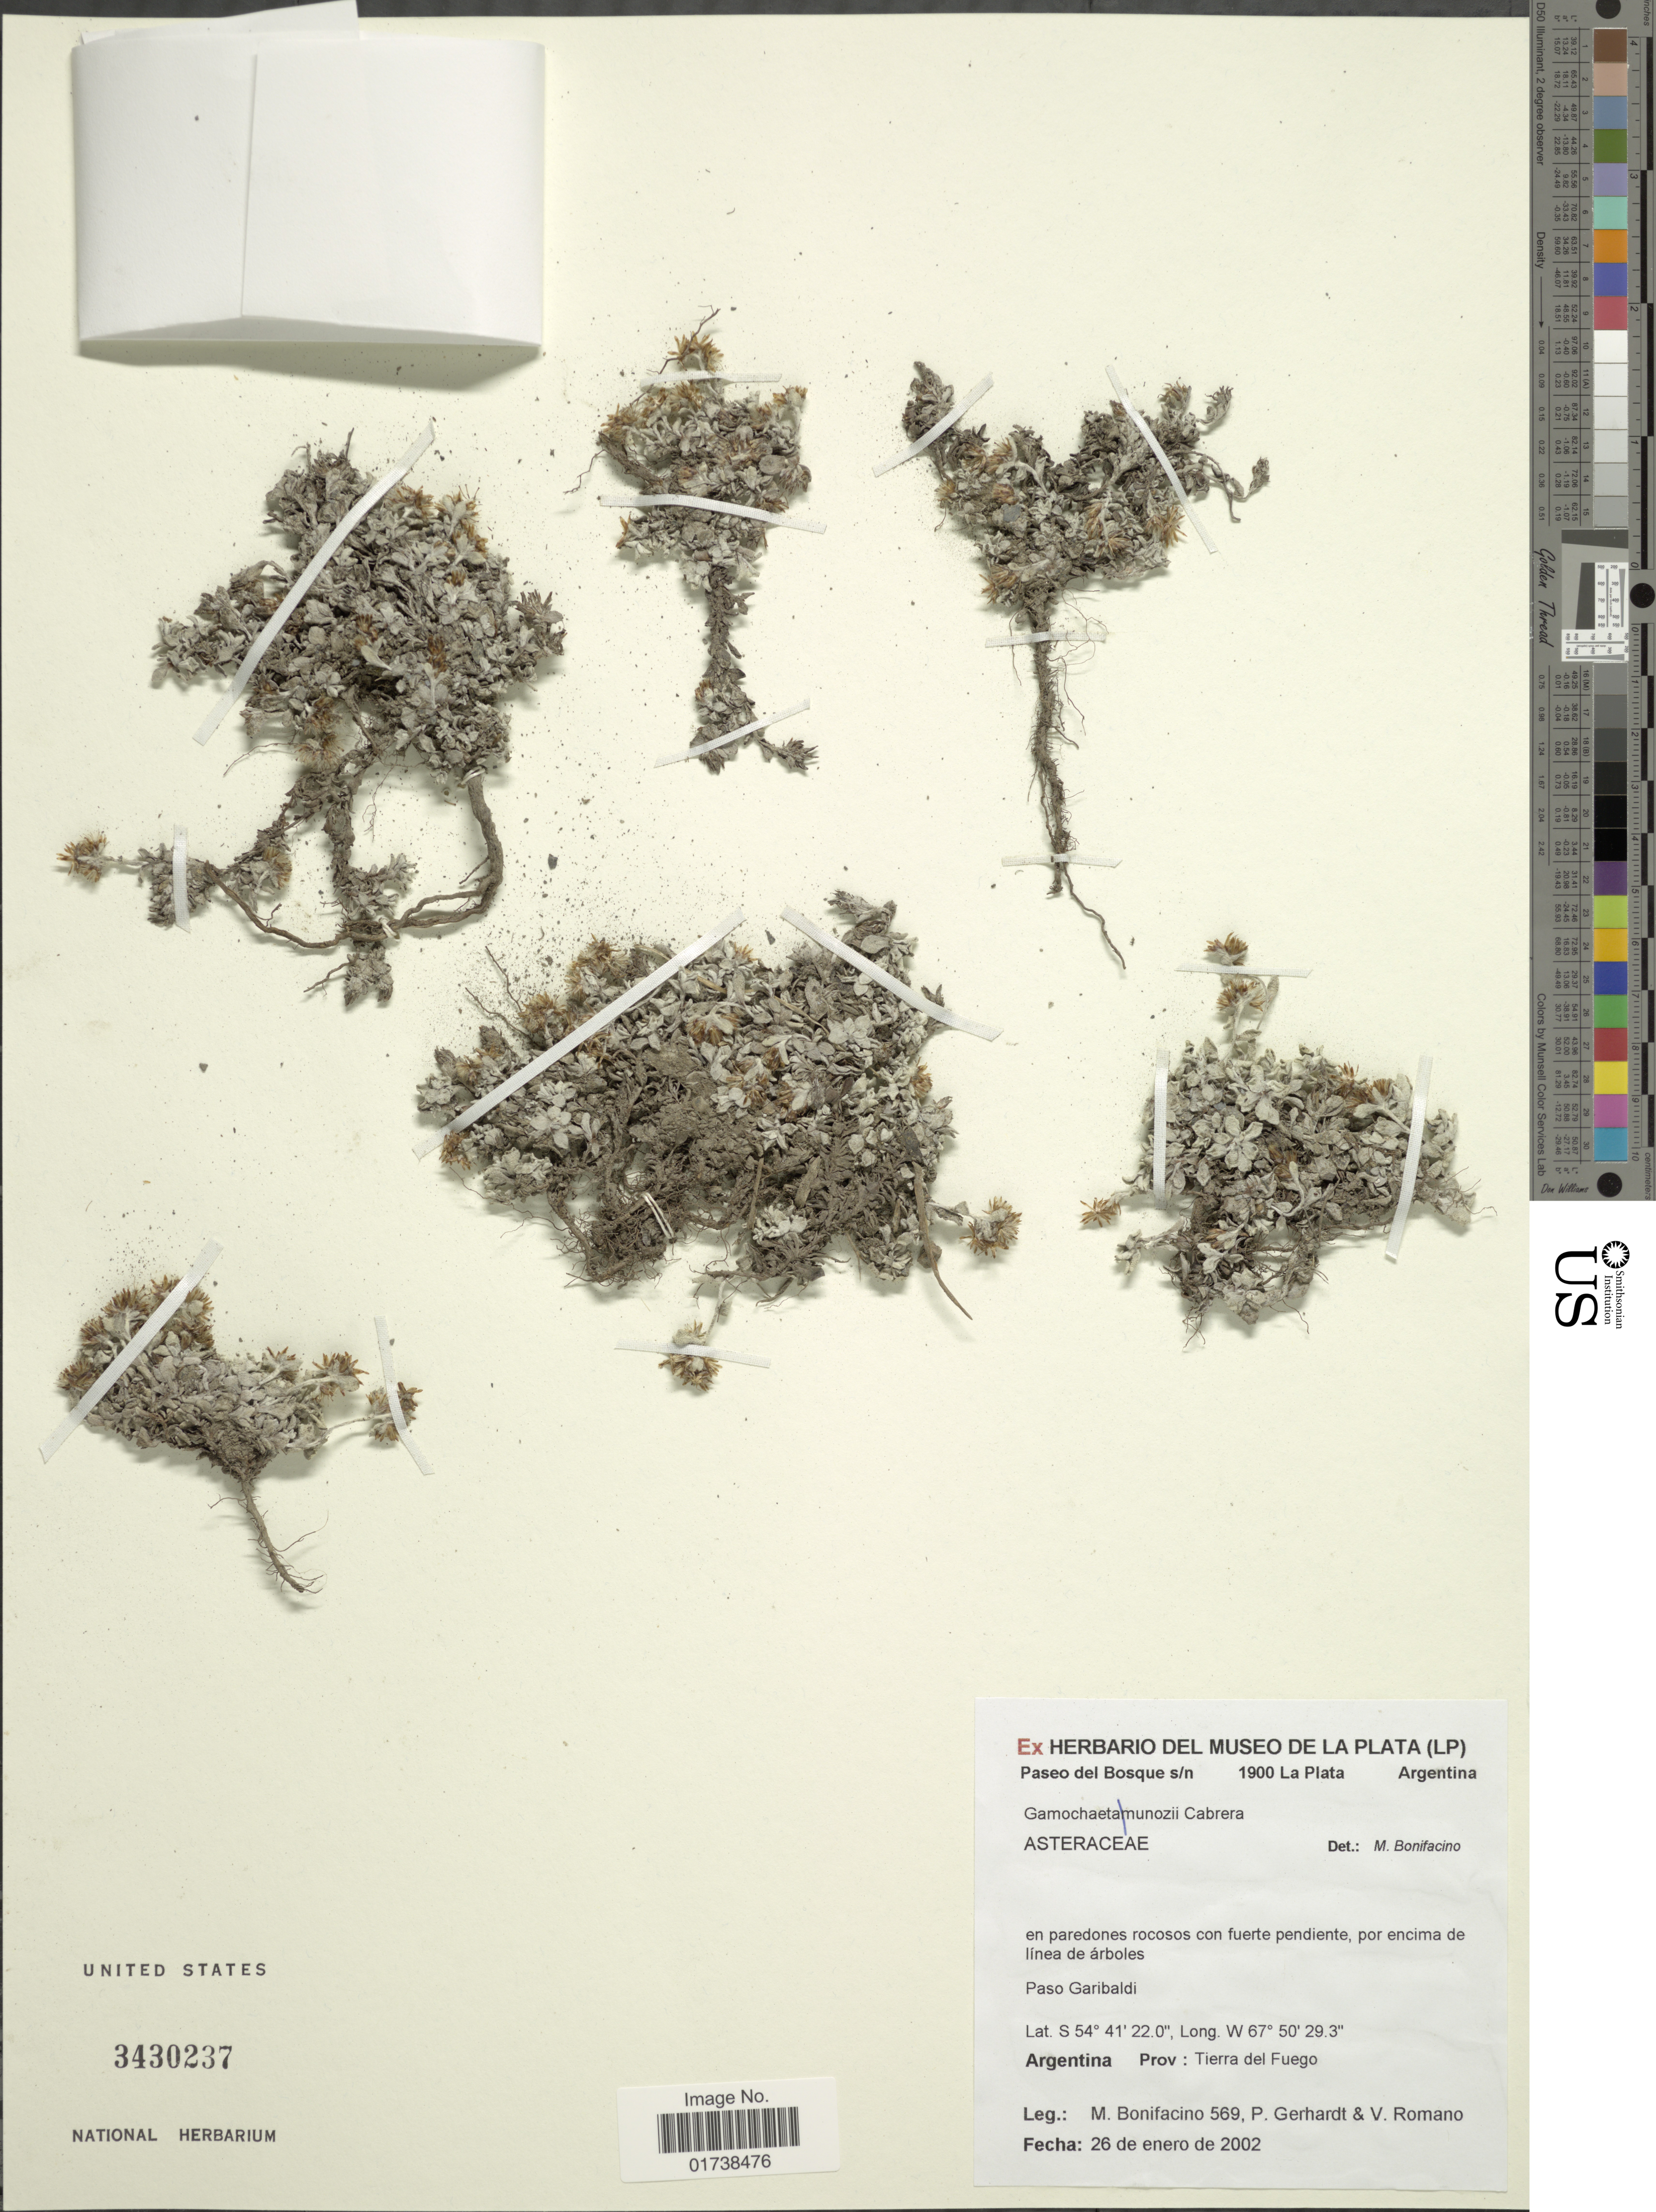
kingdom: Plantae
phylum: Tracheophyta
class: Magnoliopsida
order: Asterales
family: Asteraceae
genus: Gamochaeta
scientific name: Gamochaeta munnozii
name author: Cabrera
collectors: M. Bonifacino, P. Gerhardt & V. Romano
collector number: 0569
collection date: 2002-01-26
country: Argentina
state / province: Tierra del Fuego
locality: En paredones rocosos con fuerte pendiente, por encima de linea de arboles, Paso Garibaldi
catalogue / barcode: US 3430237